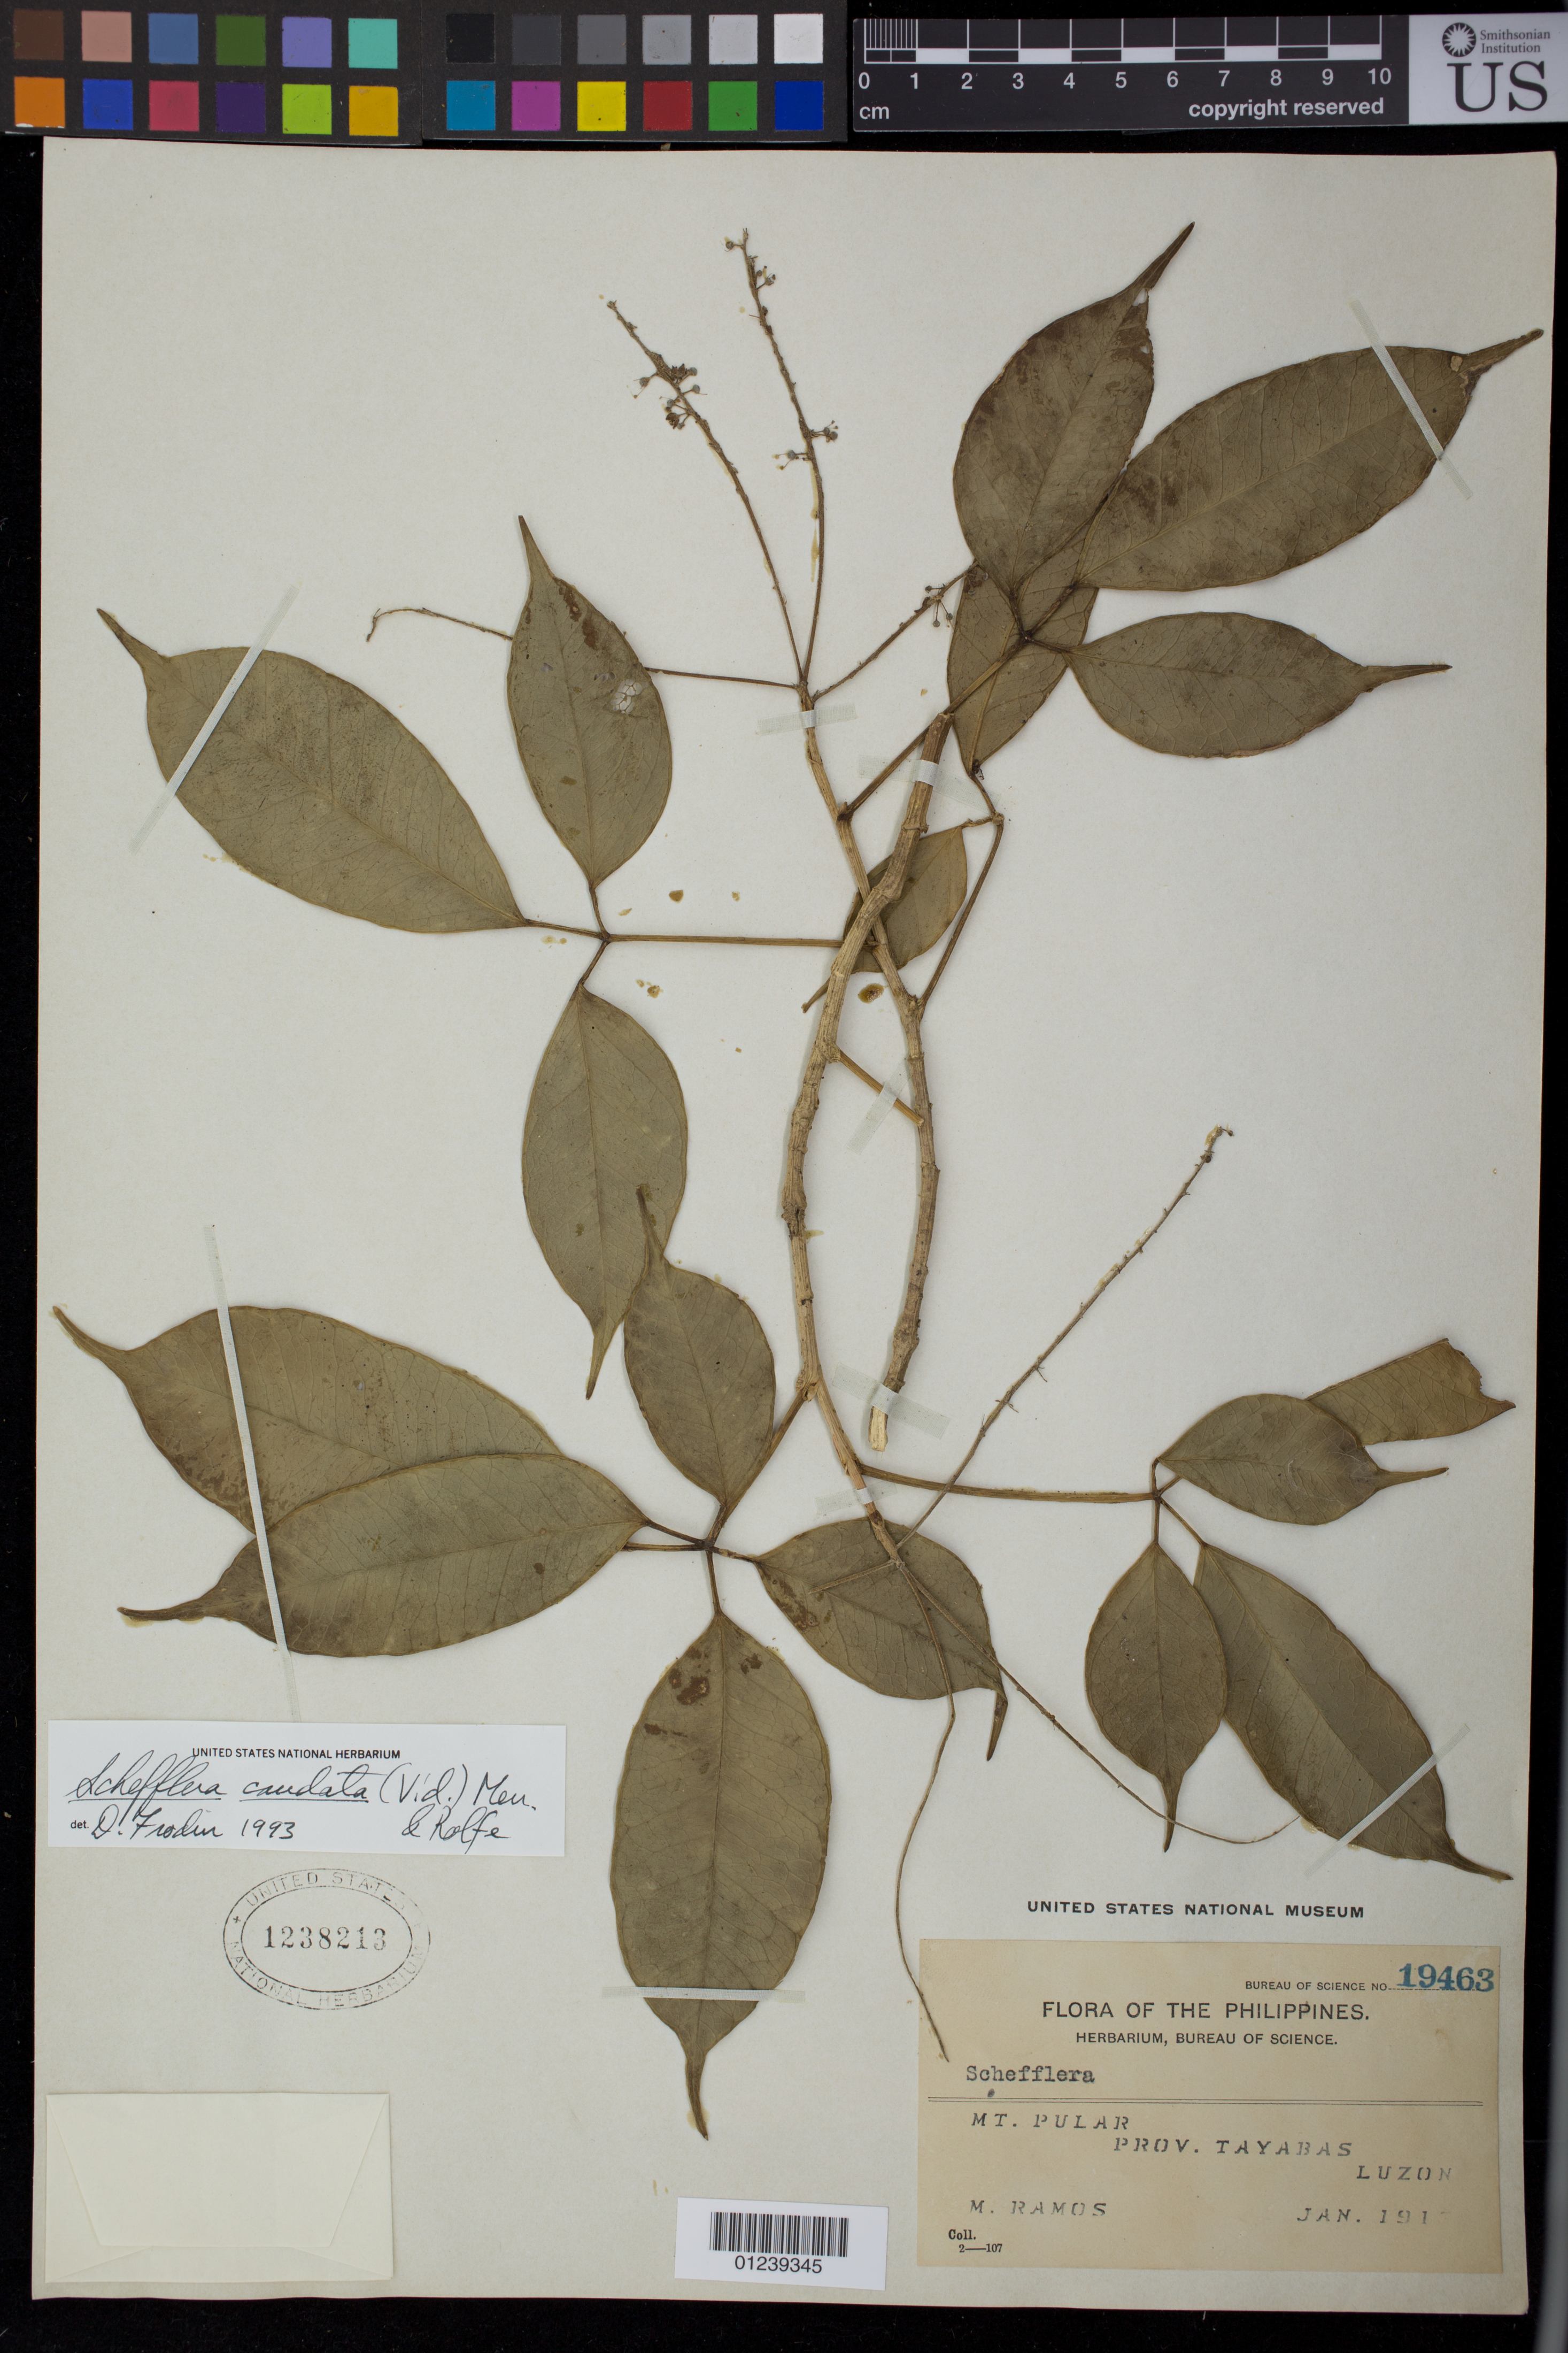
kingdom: Plantae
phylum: Tracheophyta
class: Magnoliopsida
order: Apiales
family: Araliaceae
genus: Schefflera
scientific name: Schefflera caudata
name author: Merr. & Rolfe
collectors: M. Ramos & M. Ramos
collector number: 19463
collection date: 1913-01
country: Philippines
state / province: Calabarzon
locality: Mt. Pular, Prov. Tayabas, Luzon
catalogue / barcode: US 1238213